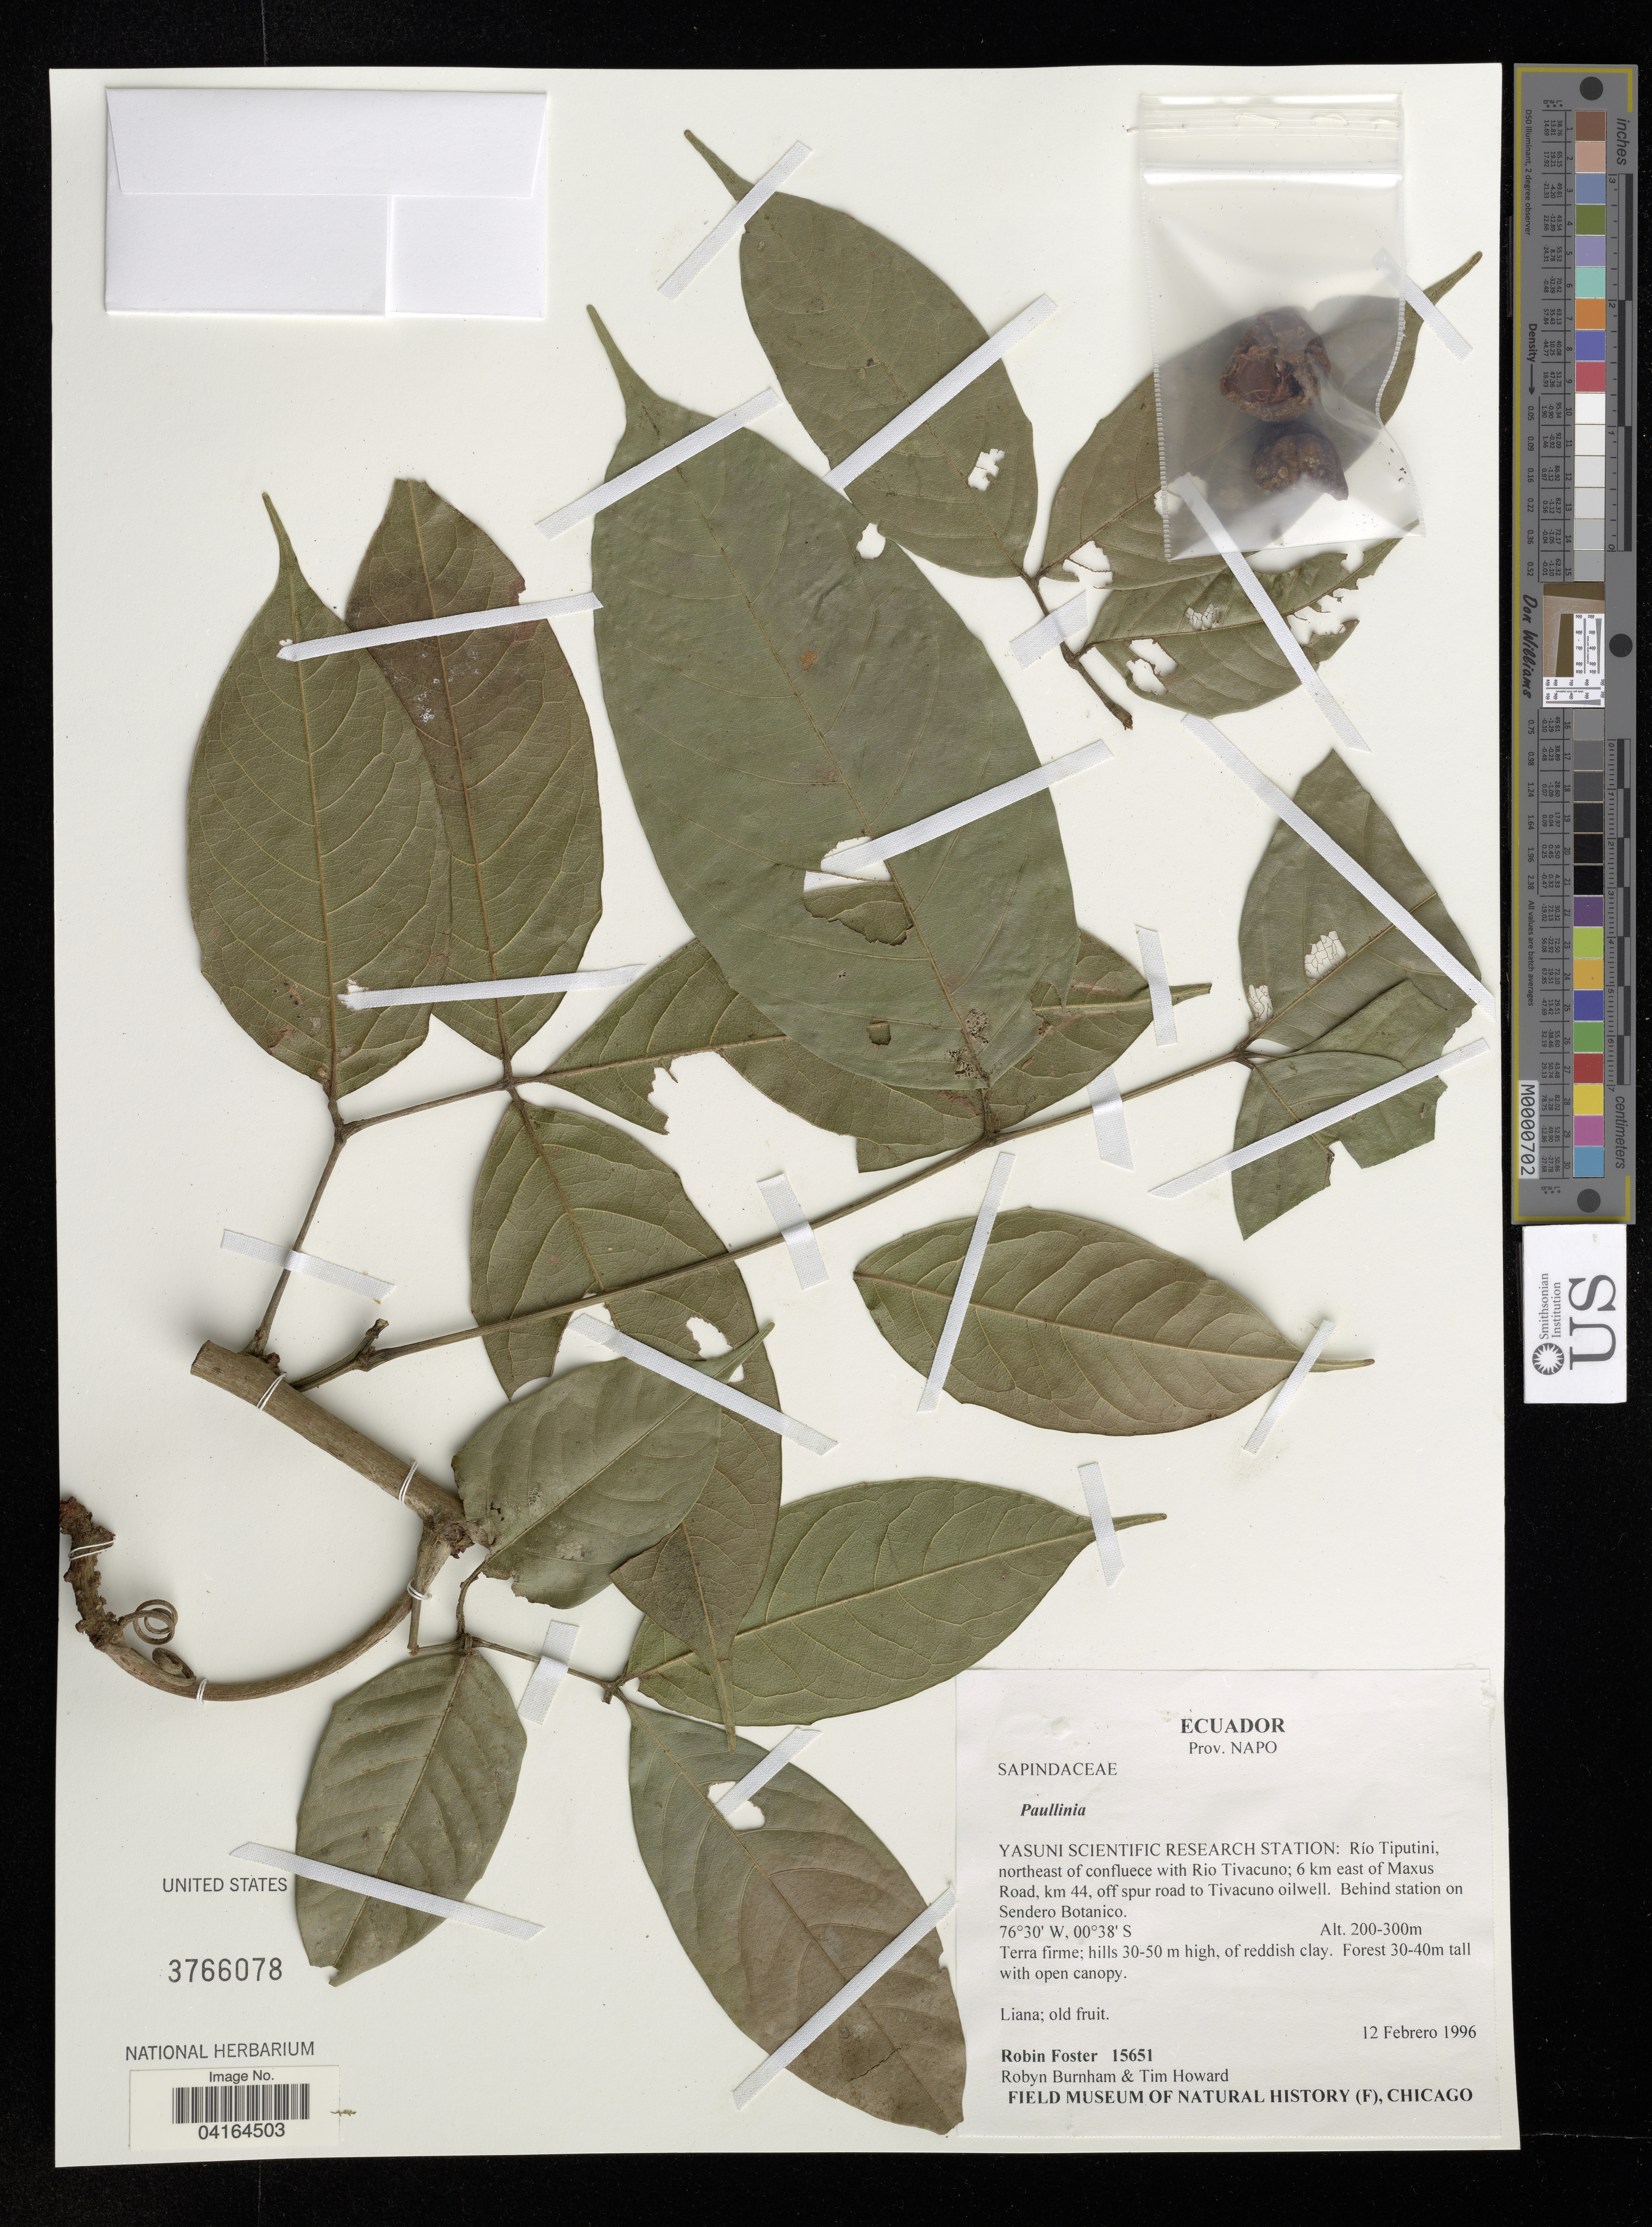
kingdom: Plantae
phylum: Tracheophyta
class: Magnoliopsida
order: Sapindales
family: Sapindaceae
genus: Paullinia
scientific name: Paullinia sp.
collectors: R. B. Foster, R. Burnham & T. Howard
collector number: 15651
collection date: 1996-02-12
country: Ecuador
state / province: Napo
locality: Prov. Napo. Yasuni Scientific Research Station: Río Tiputini, northeast of confluece with Rio Tivacuno; 6 km east of Maxus Road, km 44, off spur road to Tivacuno oilwell. Behind station on Sendero Botanico.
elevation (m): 200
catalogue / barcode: US 3766078